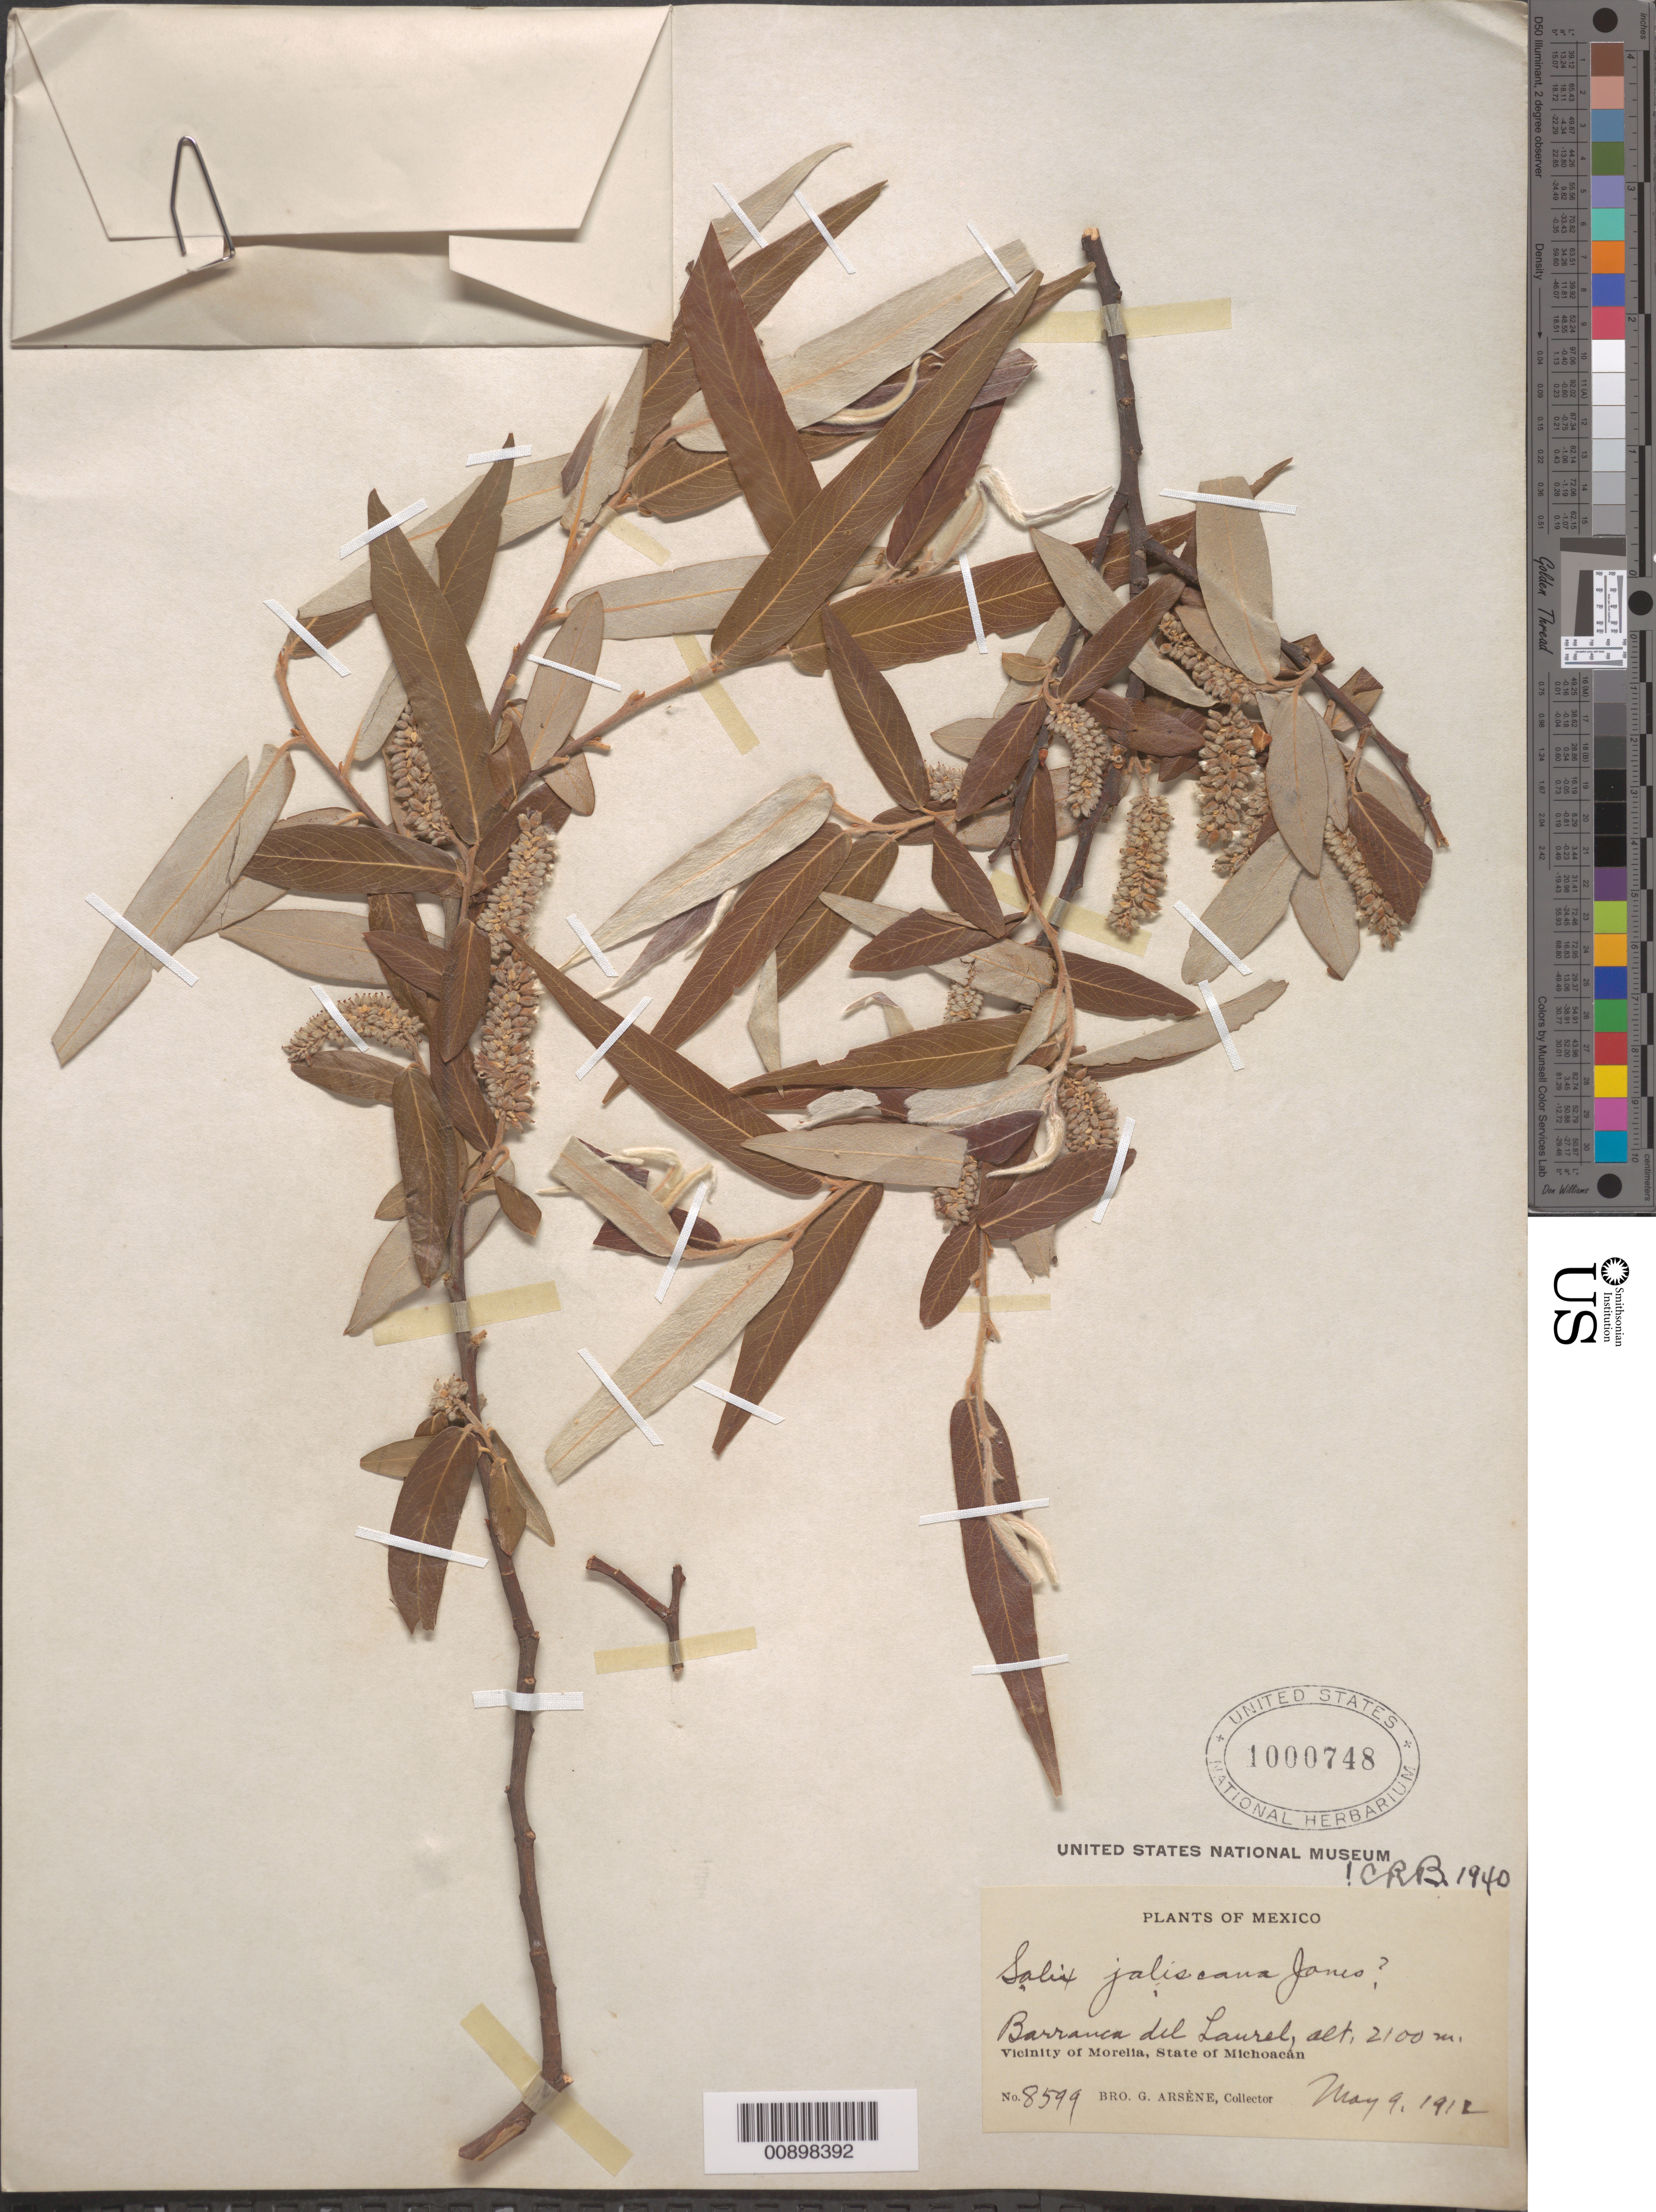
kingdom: Plantae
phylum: Tracheophyta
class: Magnoliopsida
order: Malpighiales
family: Salicaceae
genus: Salix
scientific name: Salix jaliscana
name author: M.E. Jones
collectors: Bro. G. Arsène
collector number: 8599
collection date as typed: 09 May 1912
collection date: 1912-05-09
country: Mexico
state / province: Michoacán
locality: Barranca del Laurel. Vicinity of Morelia, State of Michoacán.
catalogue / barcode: US 1000748